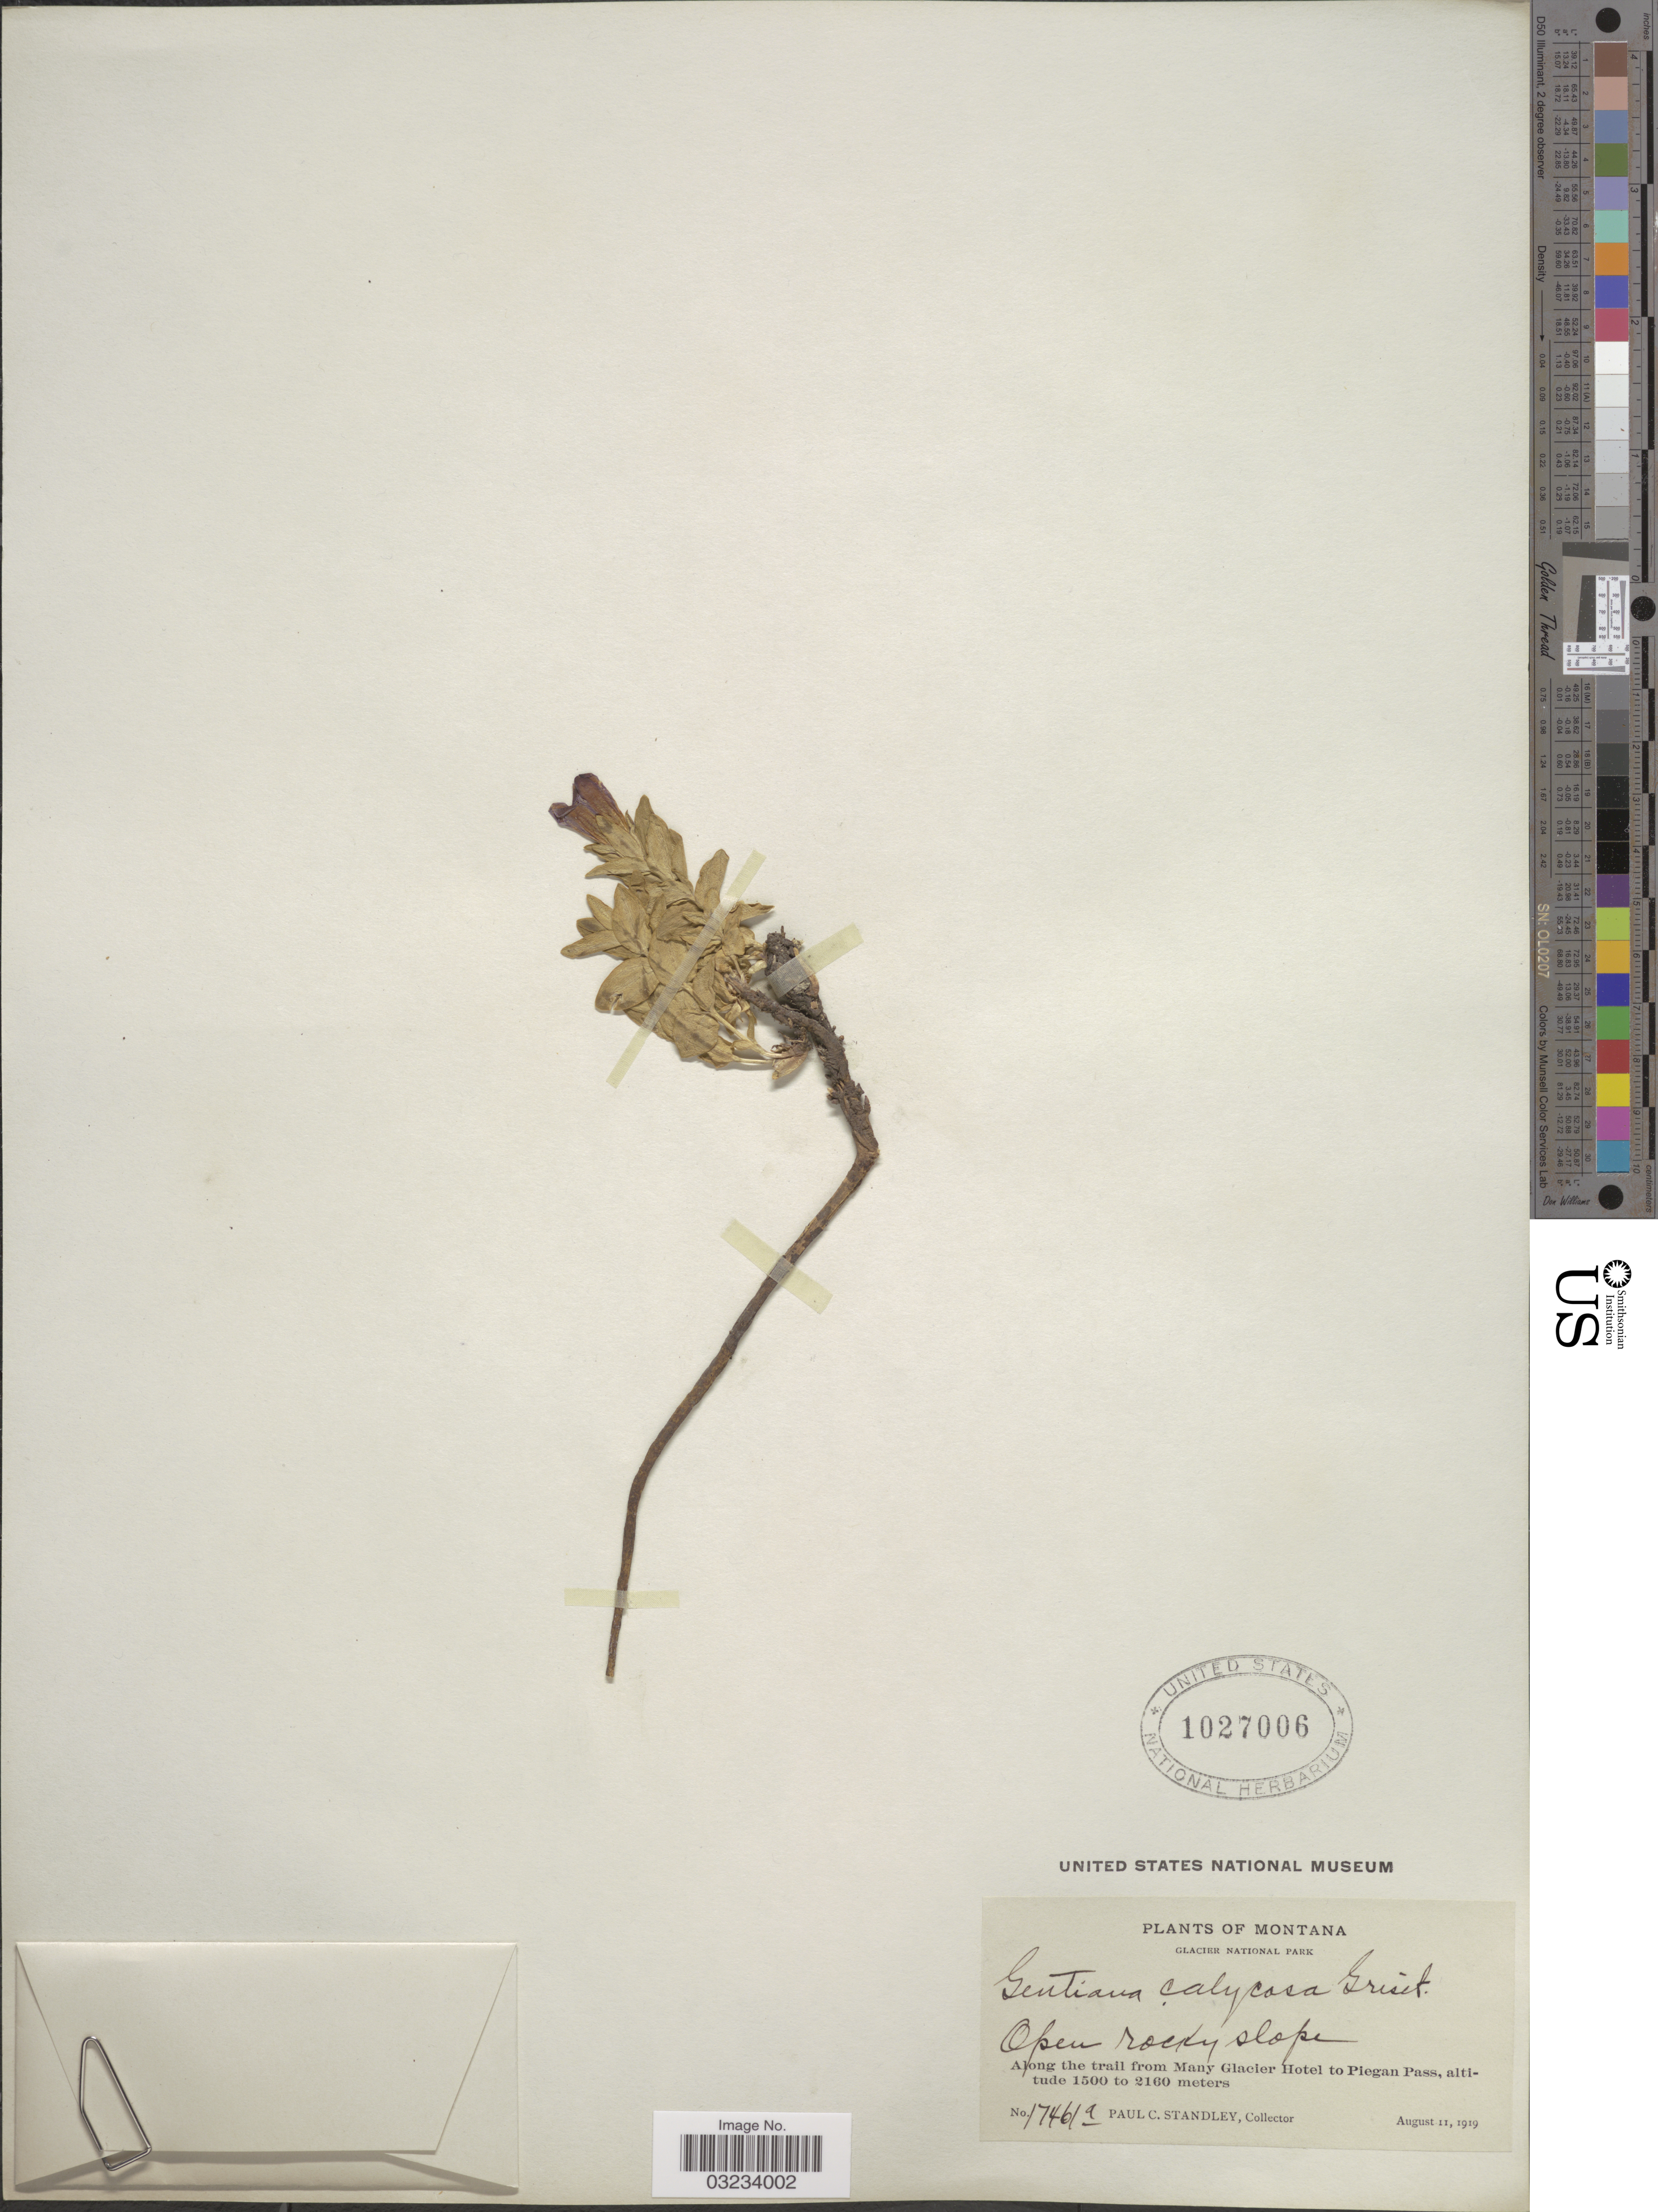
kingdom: Plantae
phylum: Tracheophyta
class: Magnoliopsida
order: Gentianales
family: Gentianaceae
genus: Gentiana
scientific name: Gentiana calycosa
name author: Griseb.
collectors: P. C. Standley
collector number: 17461a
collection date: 1919-08-11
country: United States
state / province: Montana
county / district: Glacier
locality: Glacier National Park, along the trail from Many Glacier Hotel to Piegan Pass.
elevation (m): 1500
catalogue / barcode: US 1027006